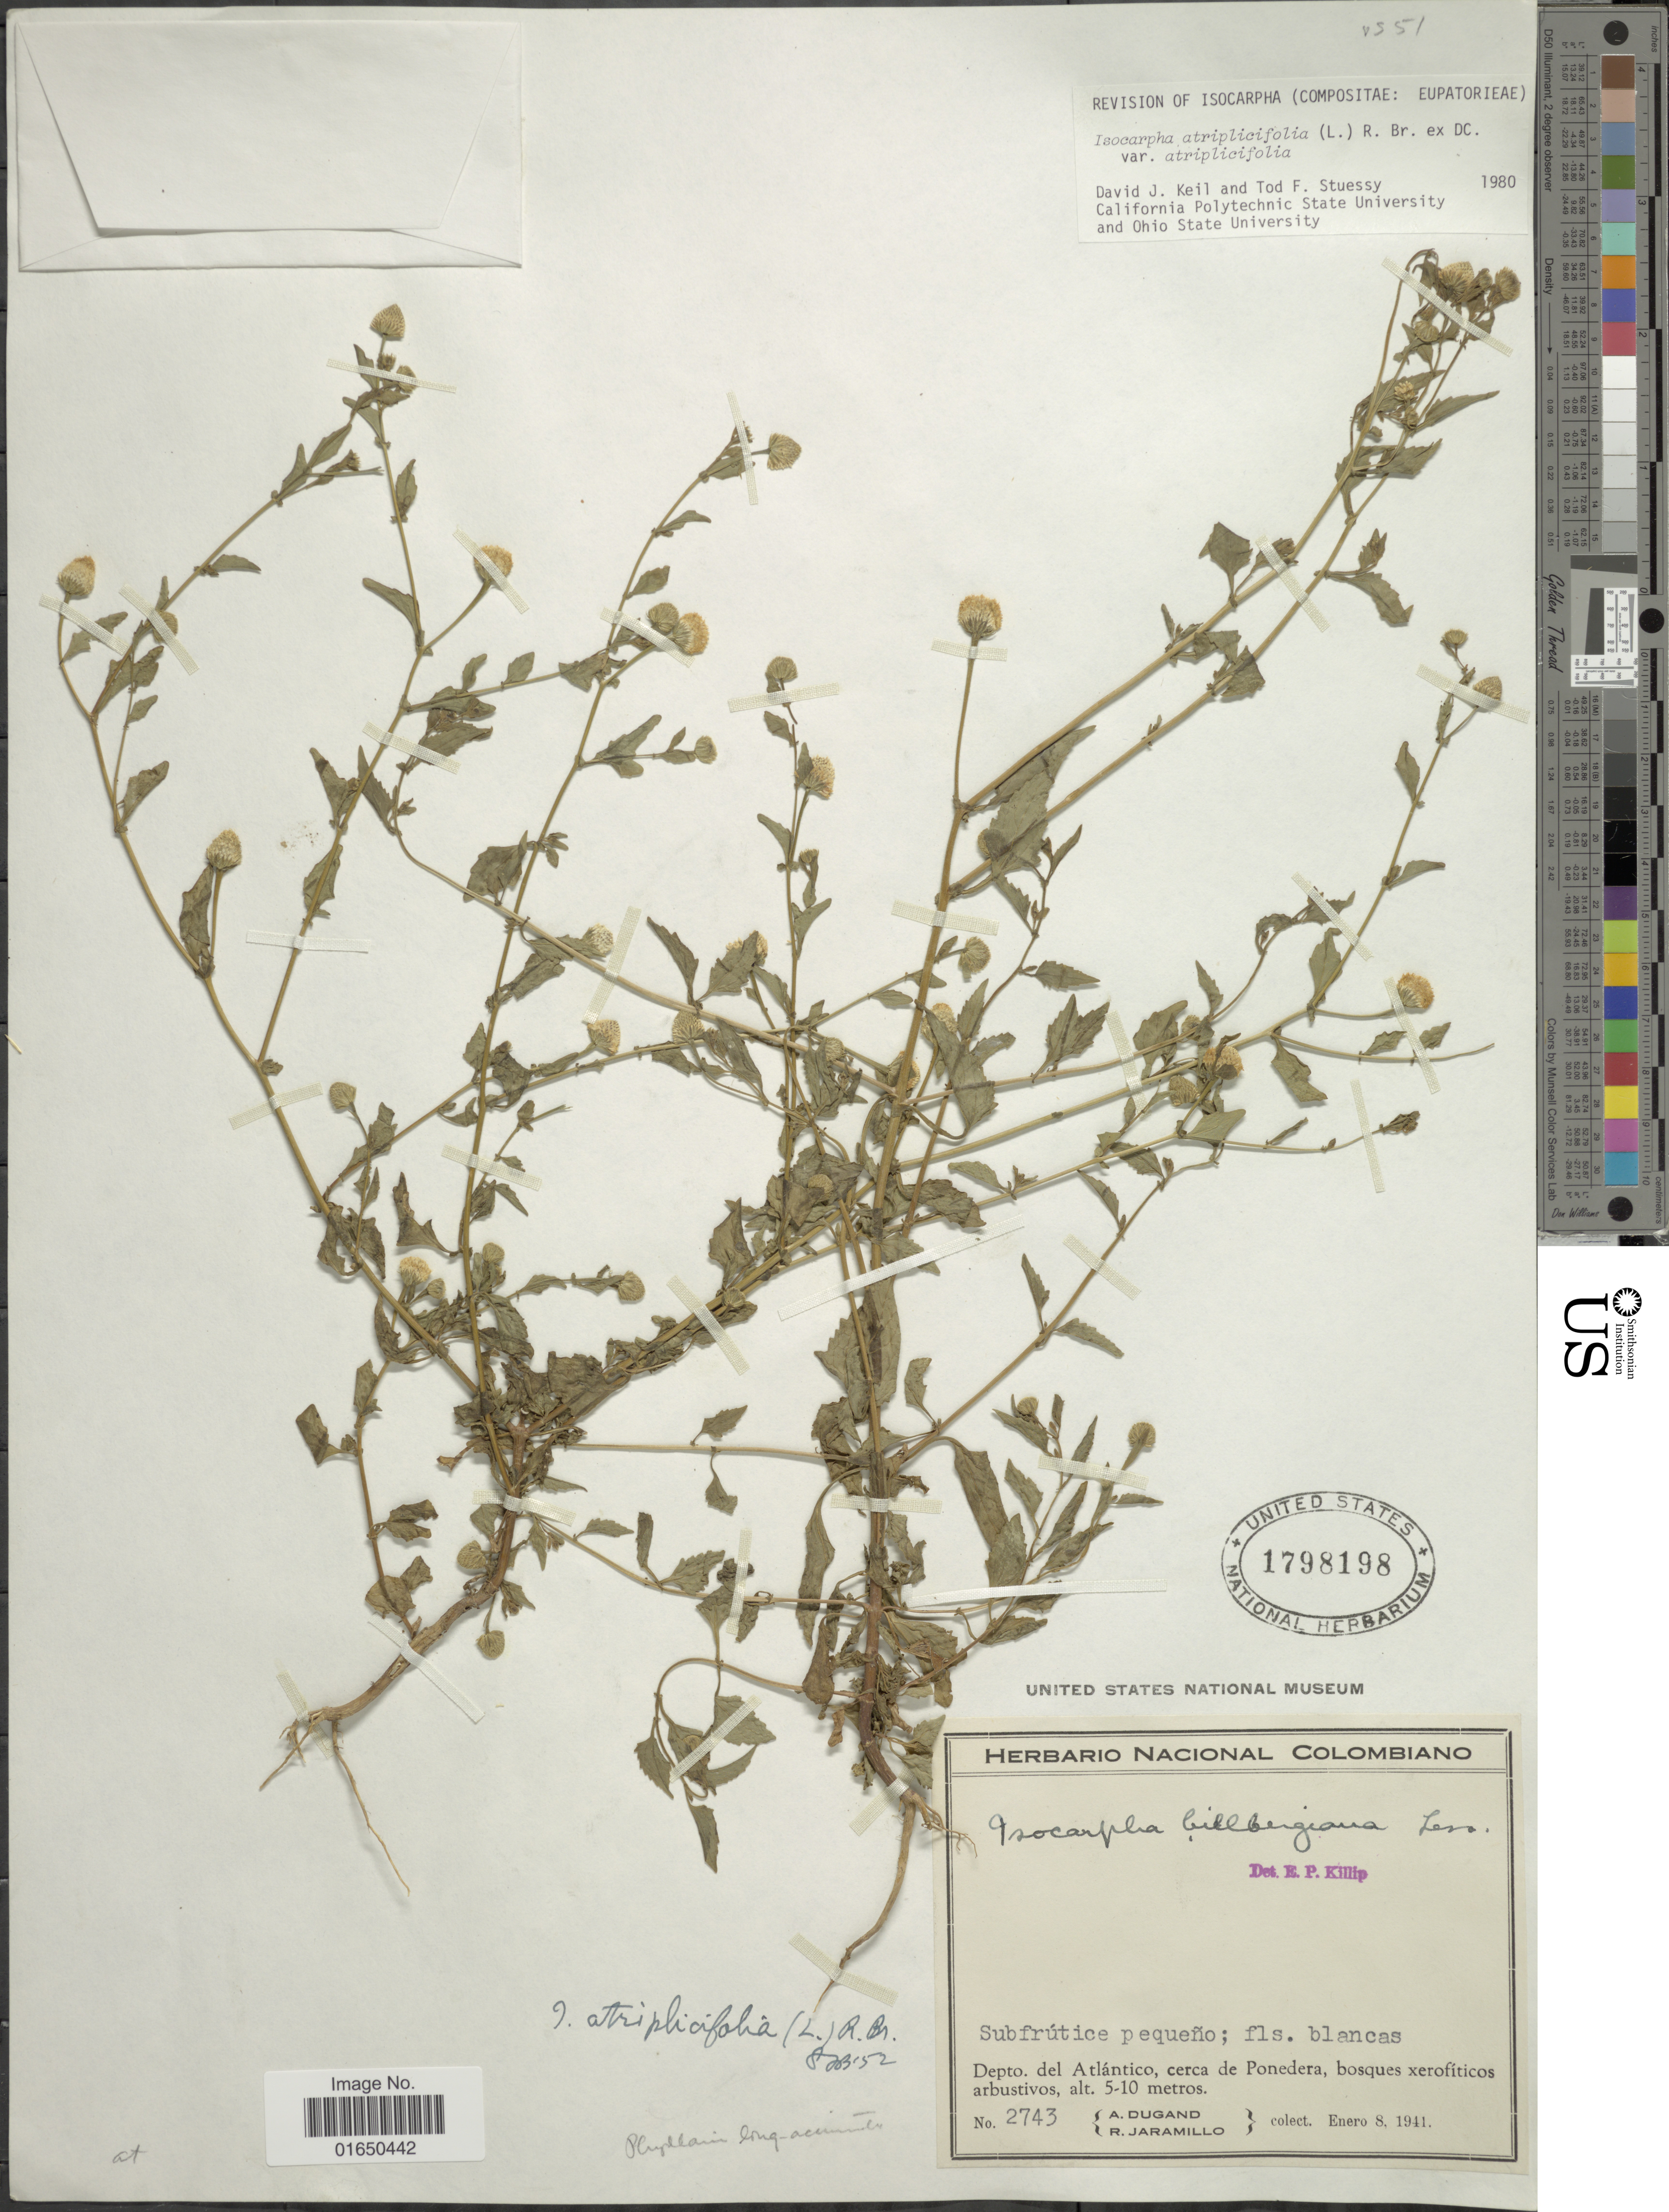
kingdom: Plantae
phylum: Tracheophyta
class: Magnoliopsida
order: Asterales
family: Asteraceae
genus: Isocarpha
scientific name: Isocarpha atriplicifolia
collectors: A. Dugand & R. Jaramillo M.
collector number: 2743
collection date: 1941-01-08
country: Colombia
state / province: Atlántico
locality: Depto. del Atlantico, cerca de Ponedera, bosques xerofiticos arbustivos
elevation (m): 5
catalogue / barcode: US 1798198